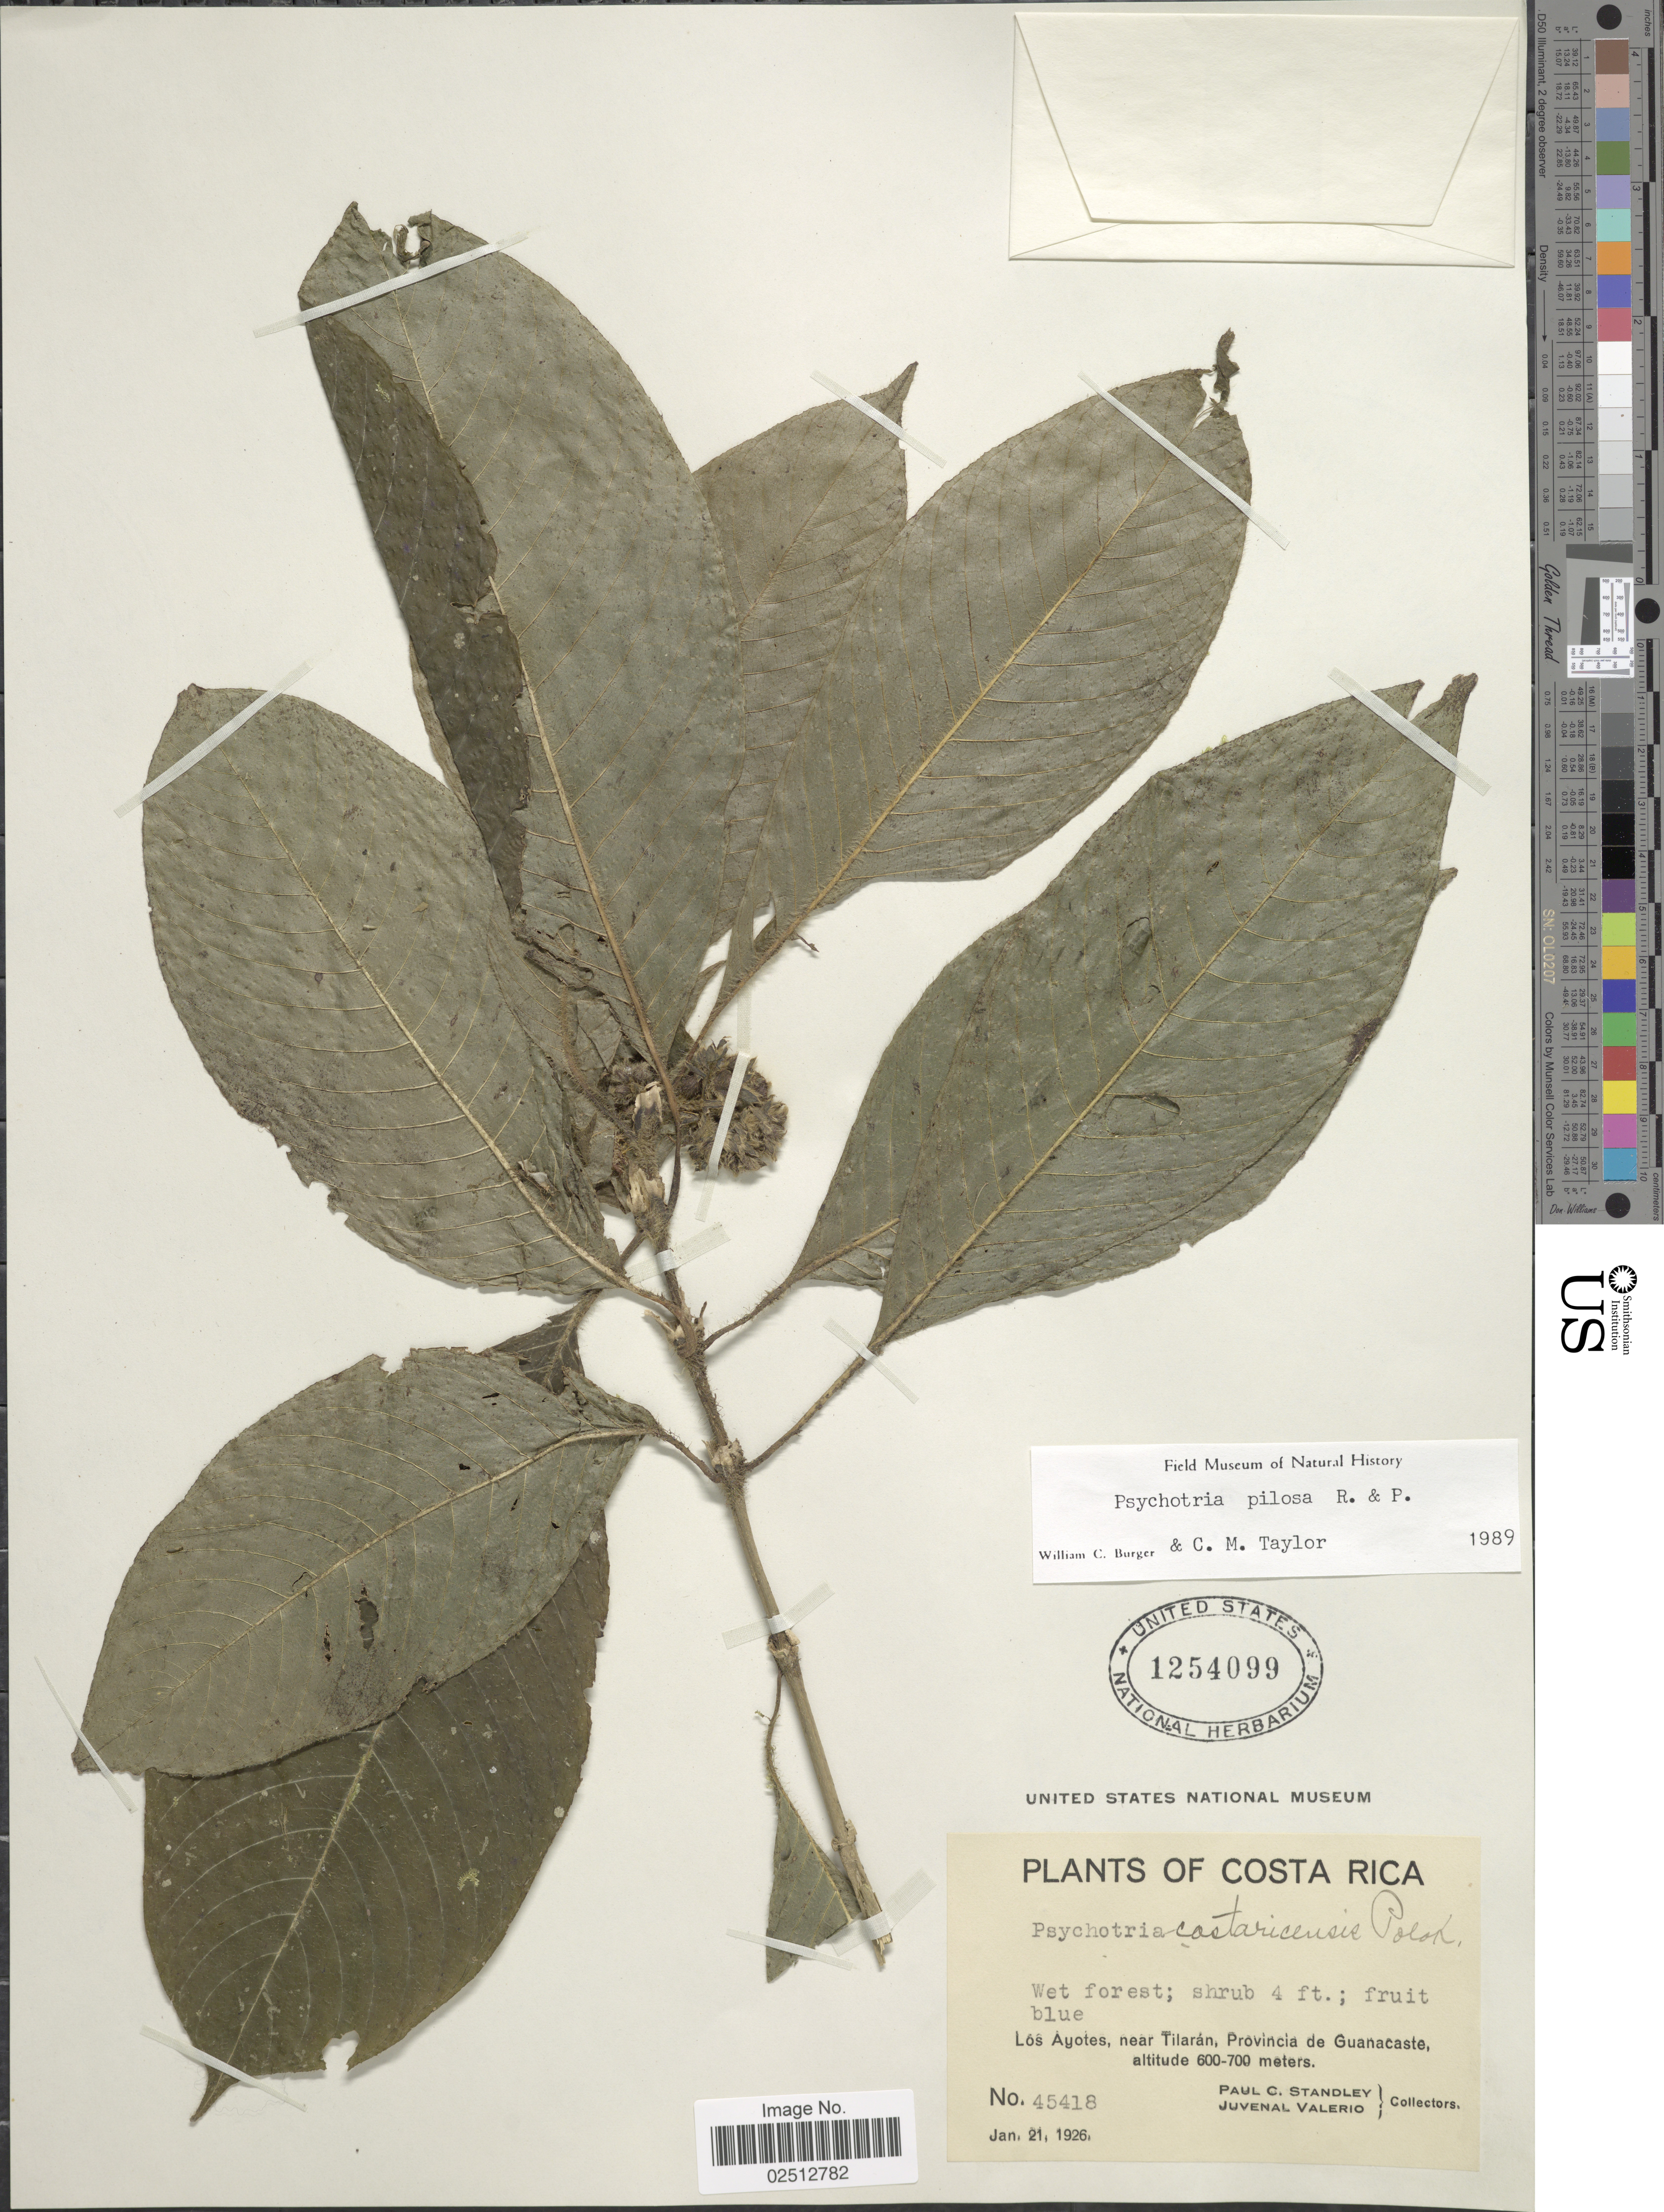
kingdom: Plantae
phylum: Tracheophyta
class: Magnoliopsida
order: Gentianales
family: Rubiaceae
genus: Psychotria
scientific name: Psychotria pilosa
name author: Ruiz & Pav.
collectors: P. C. Standley & J. Valerio R.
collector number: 45418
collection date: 1926-01-21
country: Costa Rica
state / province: Guanacaste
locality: Los Ayotes, near Tilaran, Provincia de Guanacaste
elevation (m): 600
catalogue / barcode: US 1254099